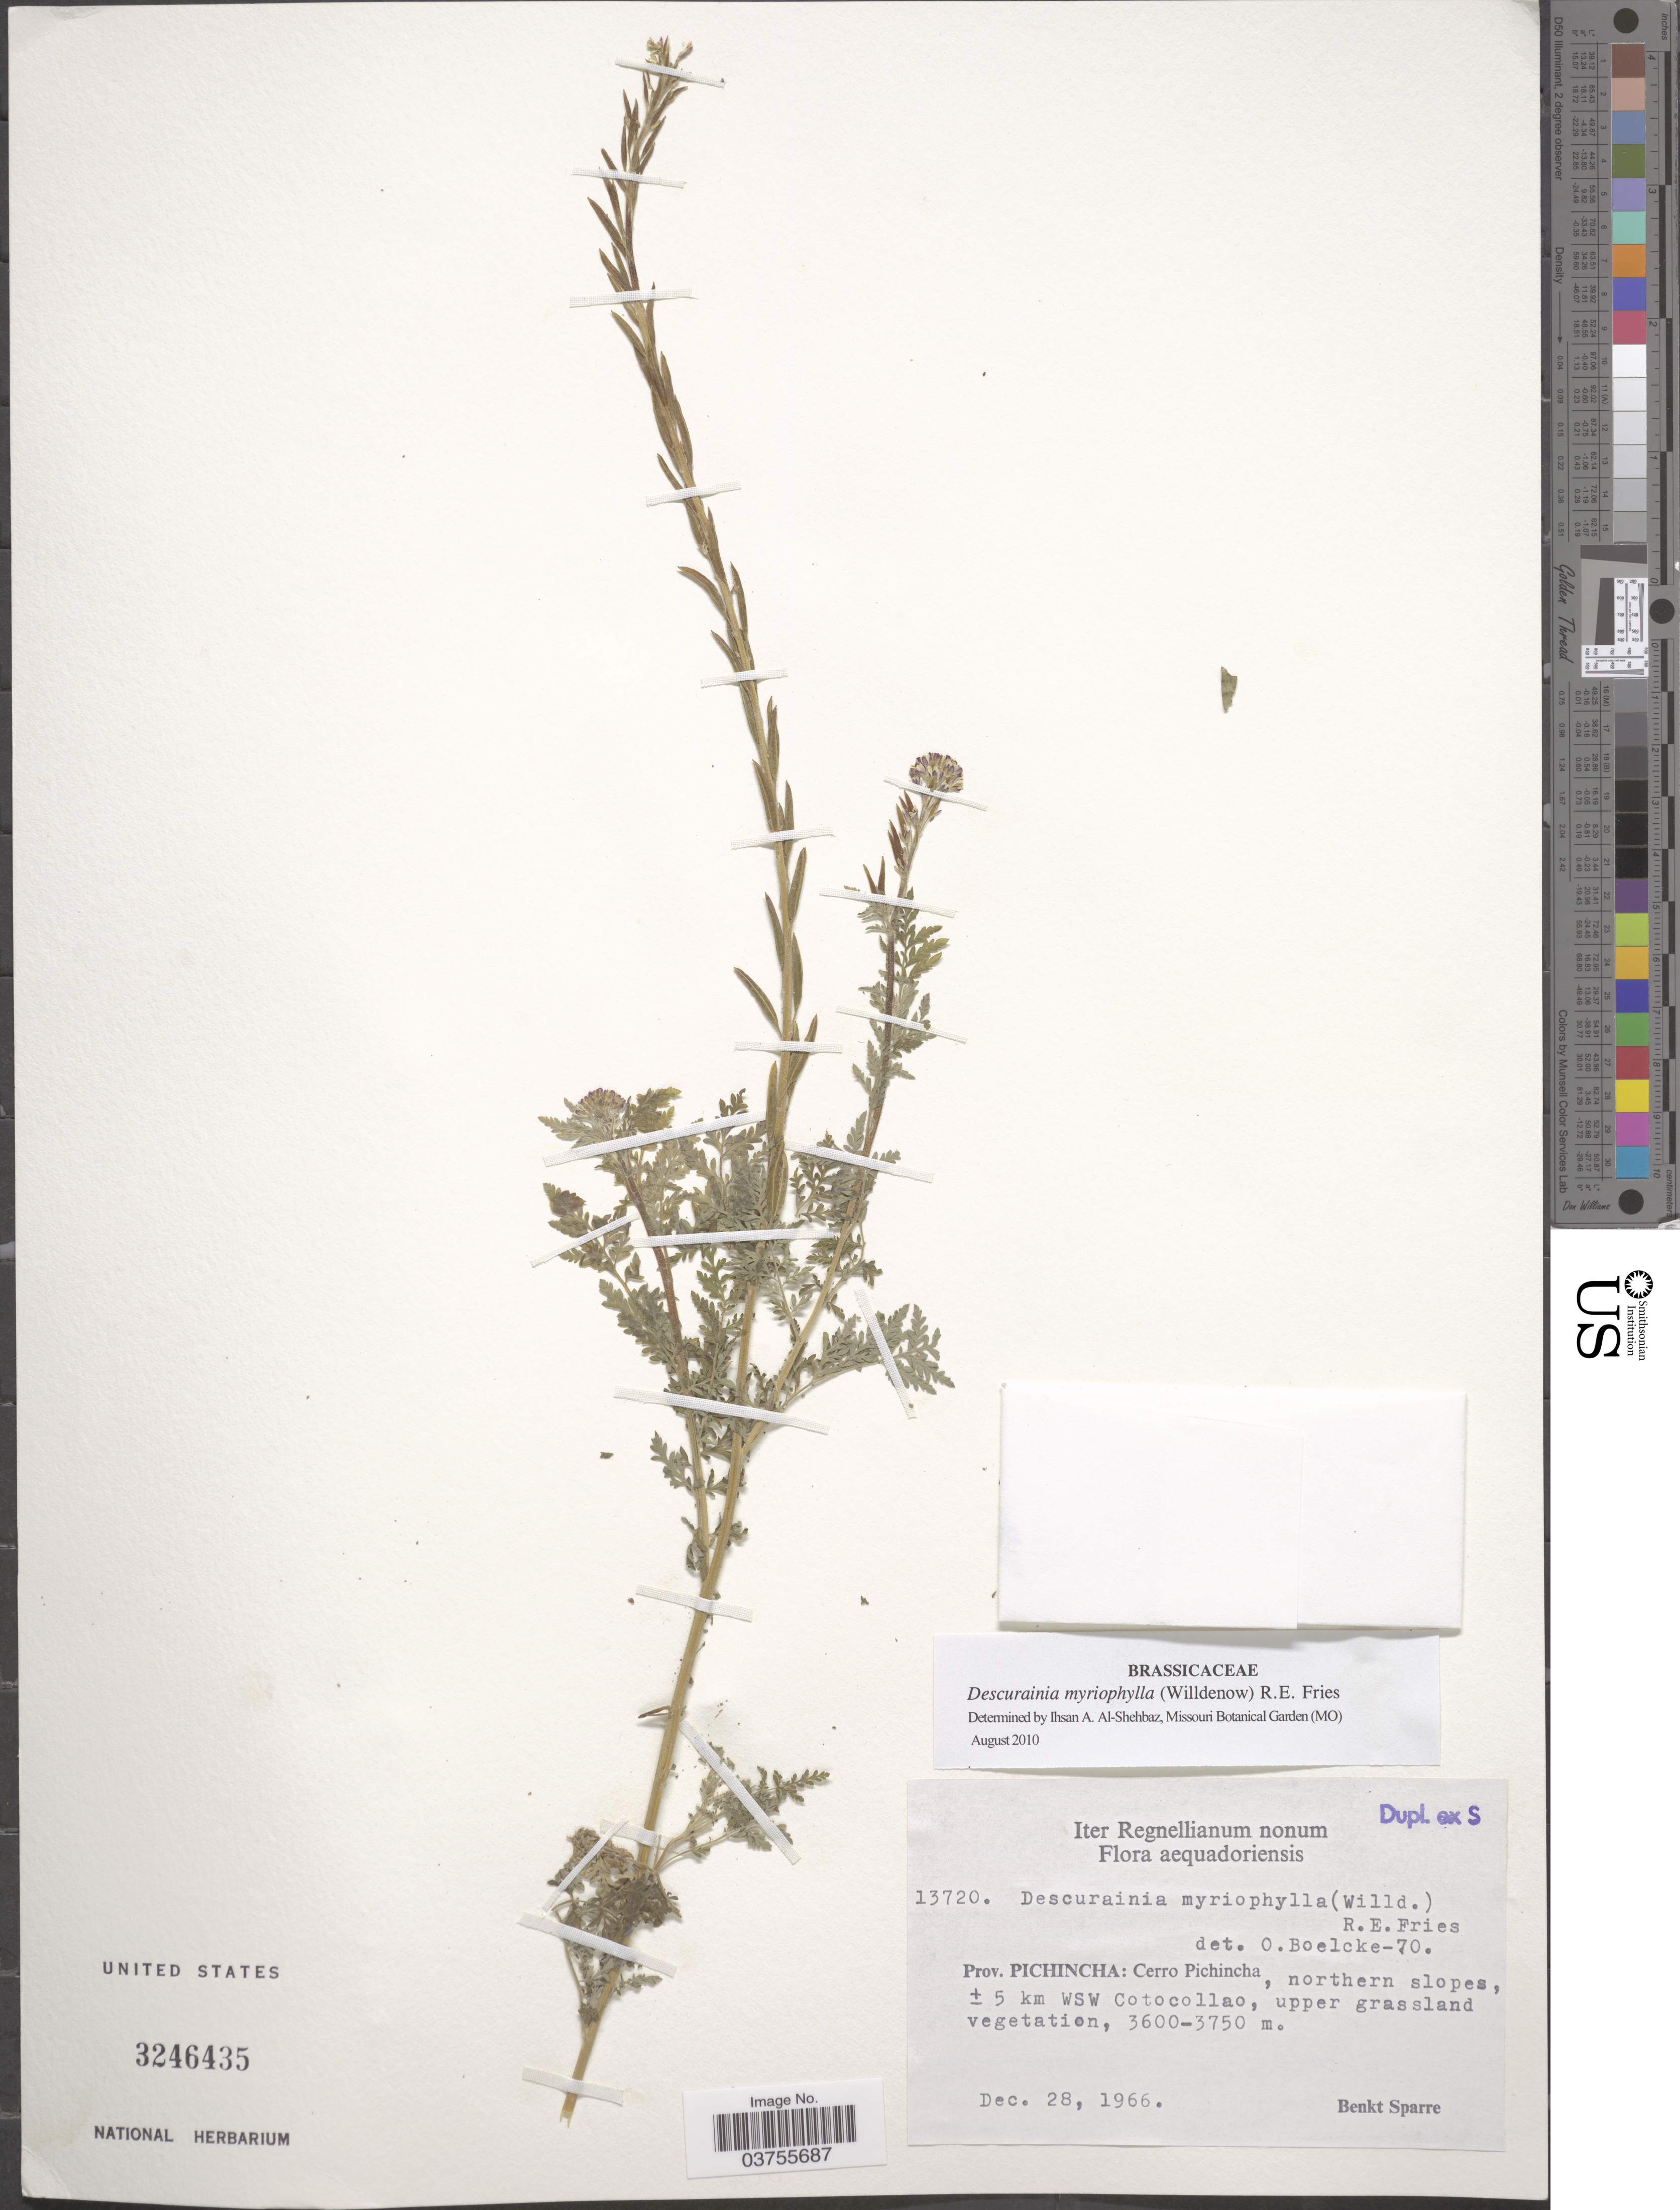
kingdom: Plantae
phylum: Tracheophyta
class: Magnoliopsida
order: Brassicales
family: Brassicaceae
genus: Descurainia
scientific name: Descurainia myriophylla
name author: (Willd.) R.E. Fr.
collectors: B. Sparre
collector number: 13720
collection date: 1966-12-28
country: Ecuador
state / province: Pichincha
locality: Cerro Pichincha, northern slopes, ± 5 km WSW Cotocollao.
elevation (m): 3600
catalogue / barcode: US 3246435